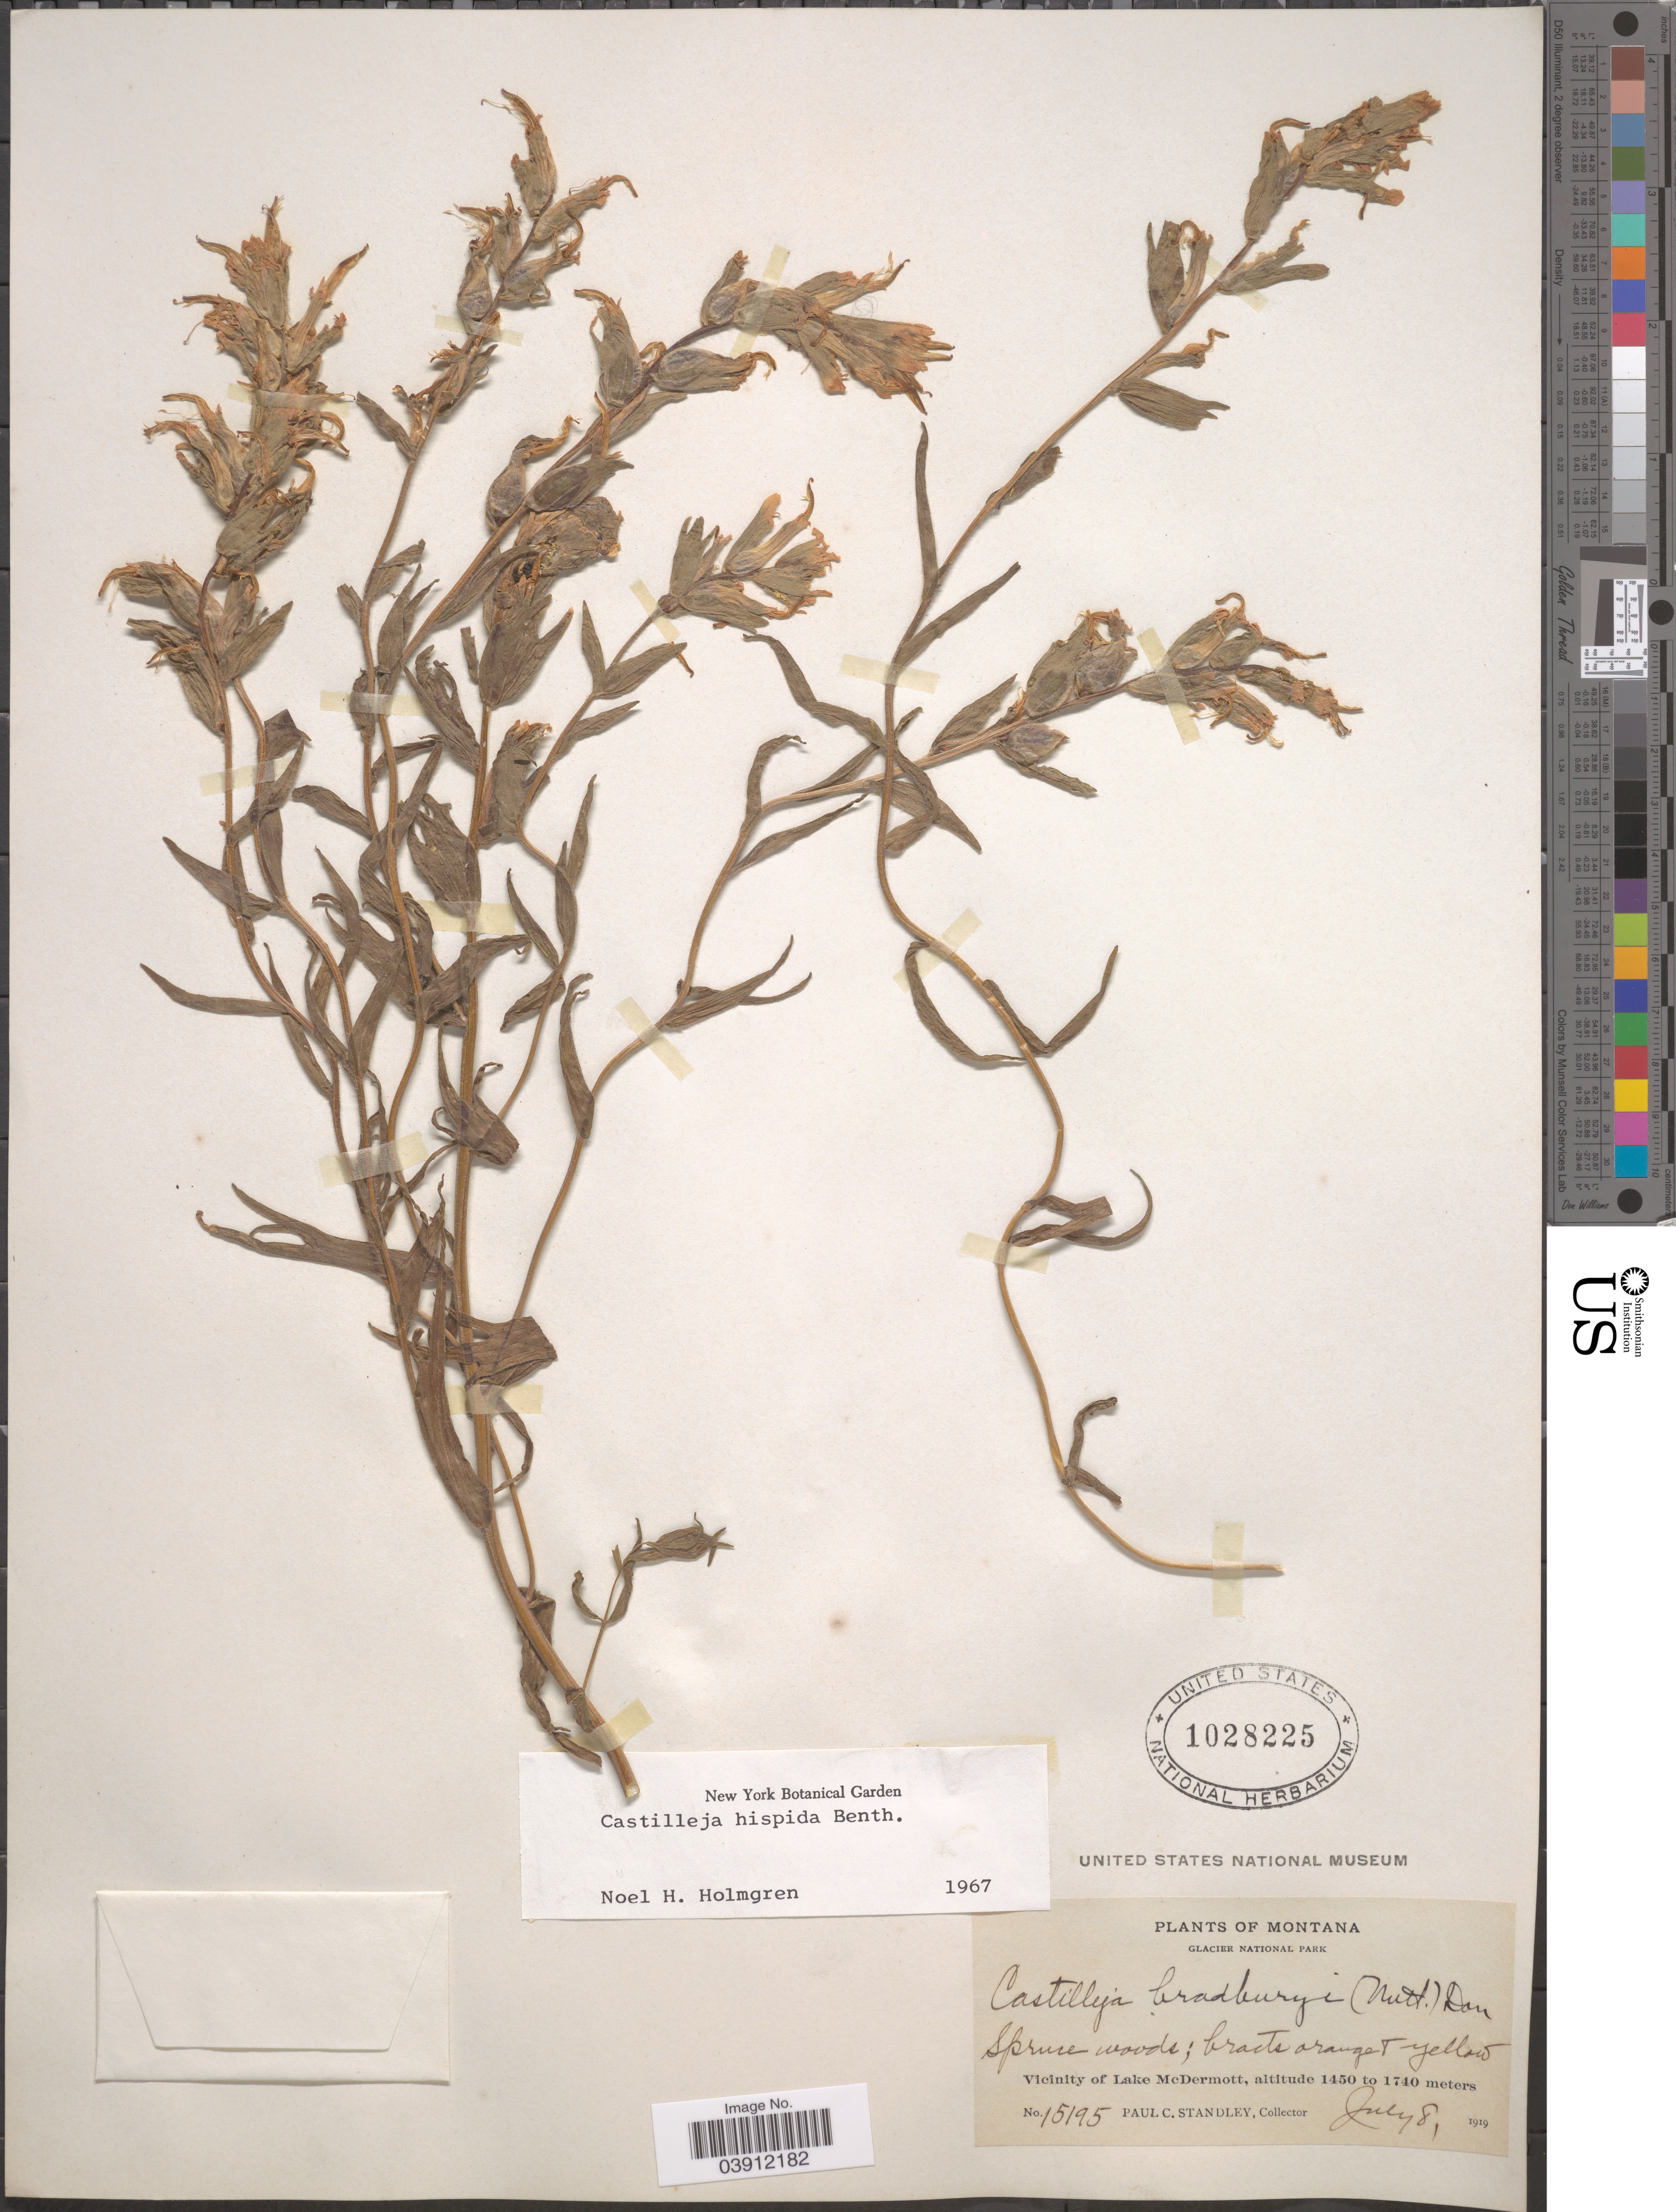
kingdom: Plantae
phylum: Tracheophyta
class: Magnoliopsida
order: Lamiales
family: Orobanchaceae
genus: Castilleja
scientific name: Castilleja hispida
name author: Benth. ex Hook.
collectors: P. C. Standley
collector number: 15195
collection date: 1919-07-08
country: United States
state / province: Montana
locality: Glacier National Park. Vicinity of Lake McDermott.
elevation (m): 1450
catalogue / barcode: US 1028225